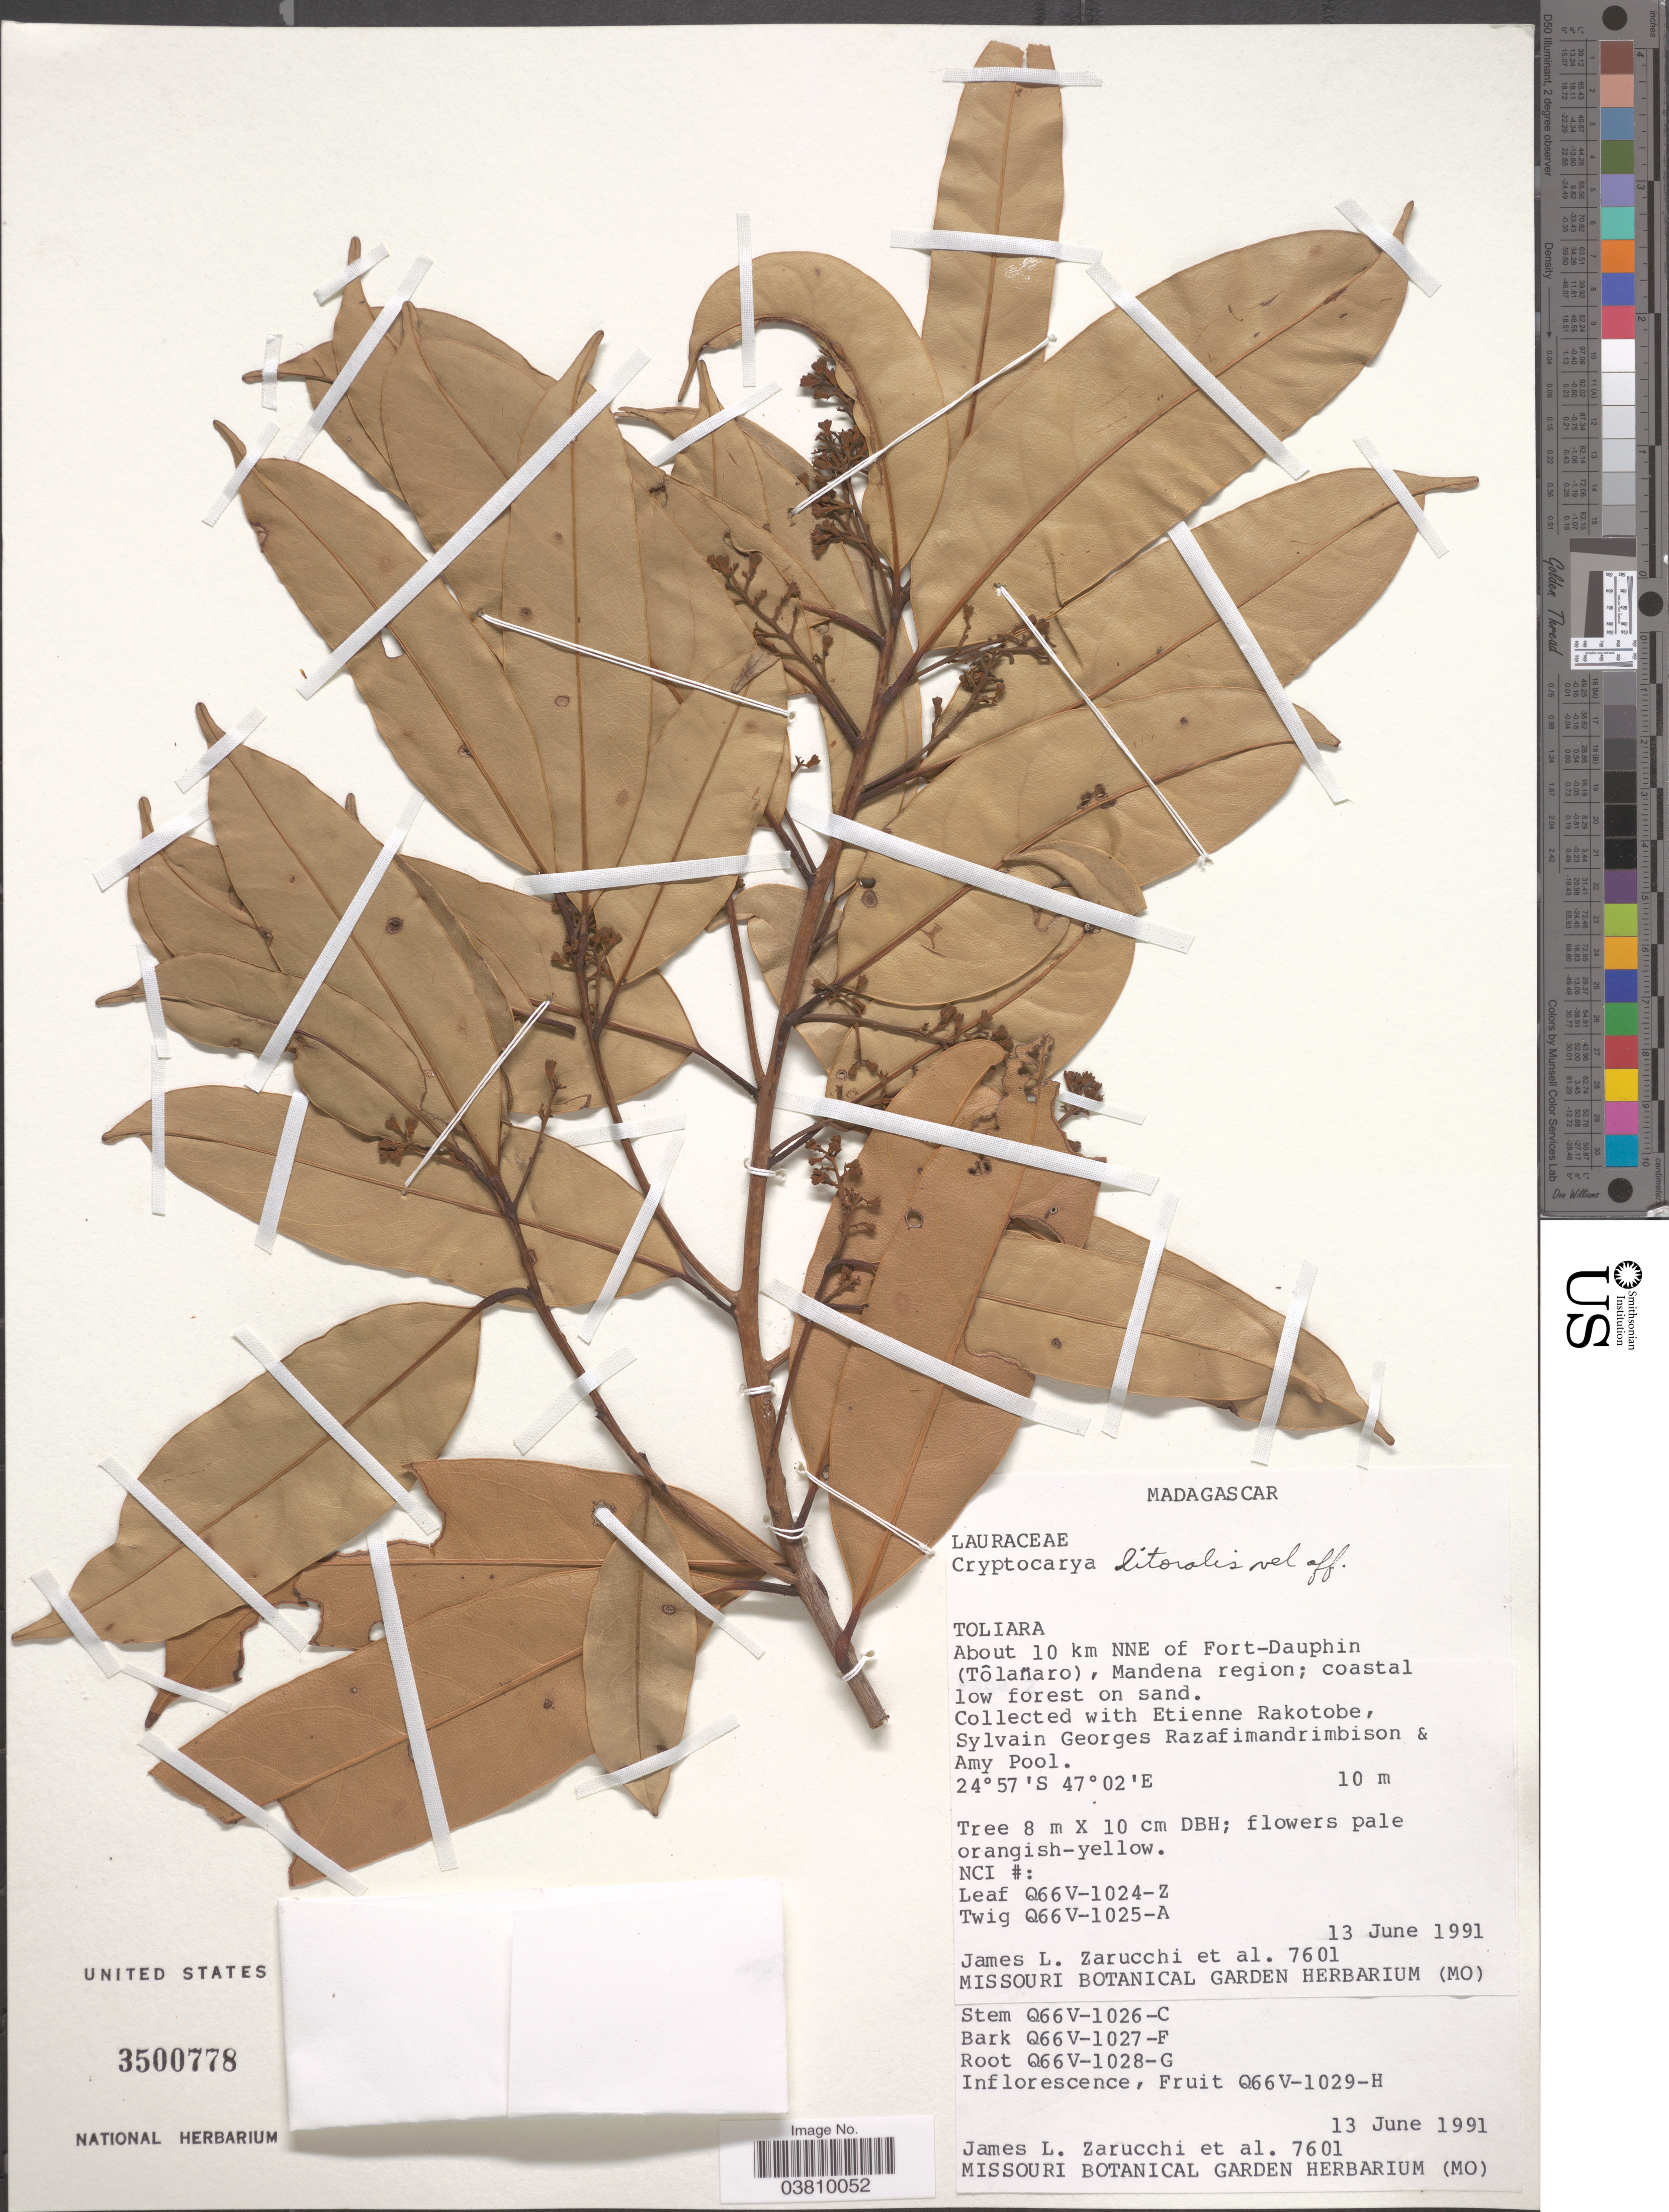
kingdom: Plantae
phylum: Tracheophyta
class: Magnoliopsida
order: Laurales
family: Lauraceae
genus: Cryptocarya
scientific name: Cryptocarya litoralis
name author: van der Werff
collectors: J. L. Zarucchi, E. Rakotobe & S. Razafimandrimbison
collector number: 7601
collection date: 1991-06-13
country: Madagascar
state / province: Anosy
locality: About 10 km NNE of Fort-Dauphin (Tôlanaro), Mandena region.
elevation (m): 10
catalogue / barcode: US 3500778